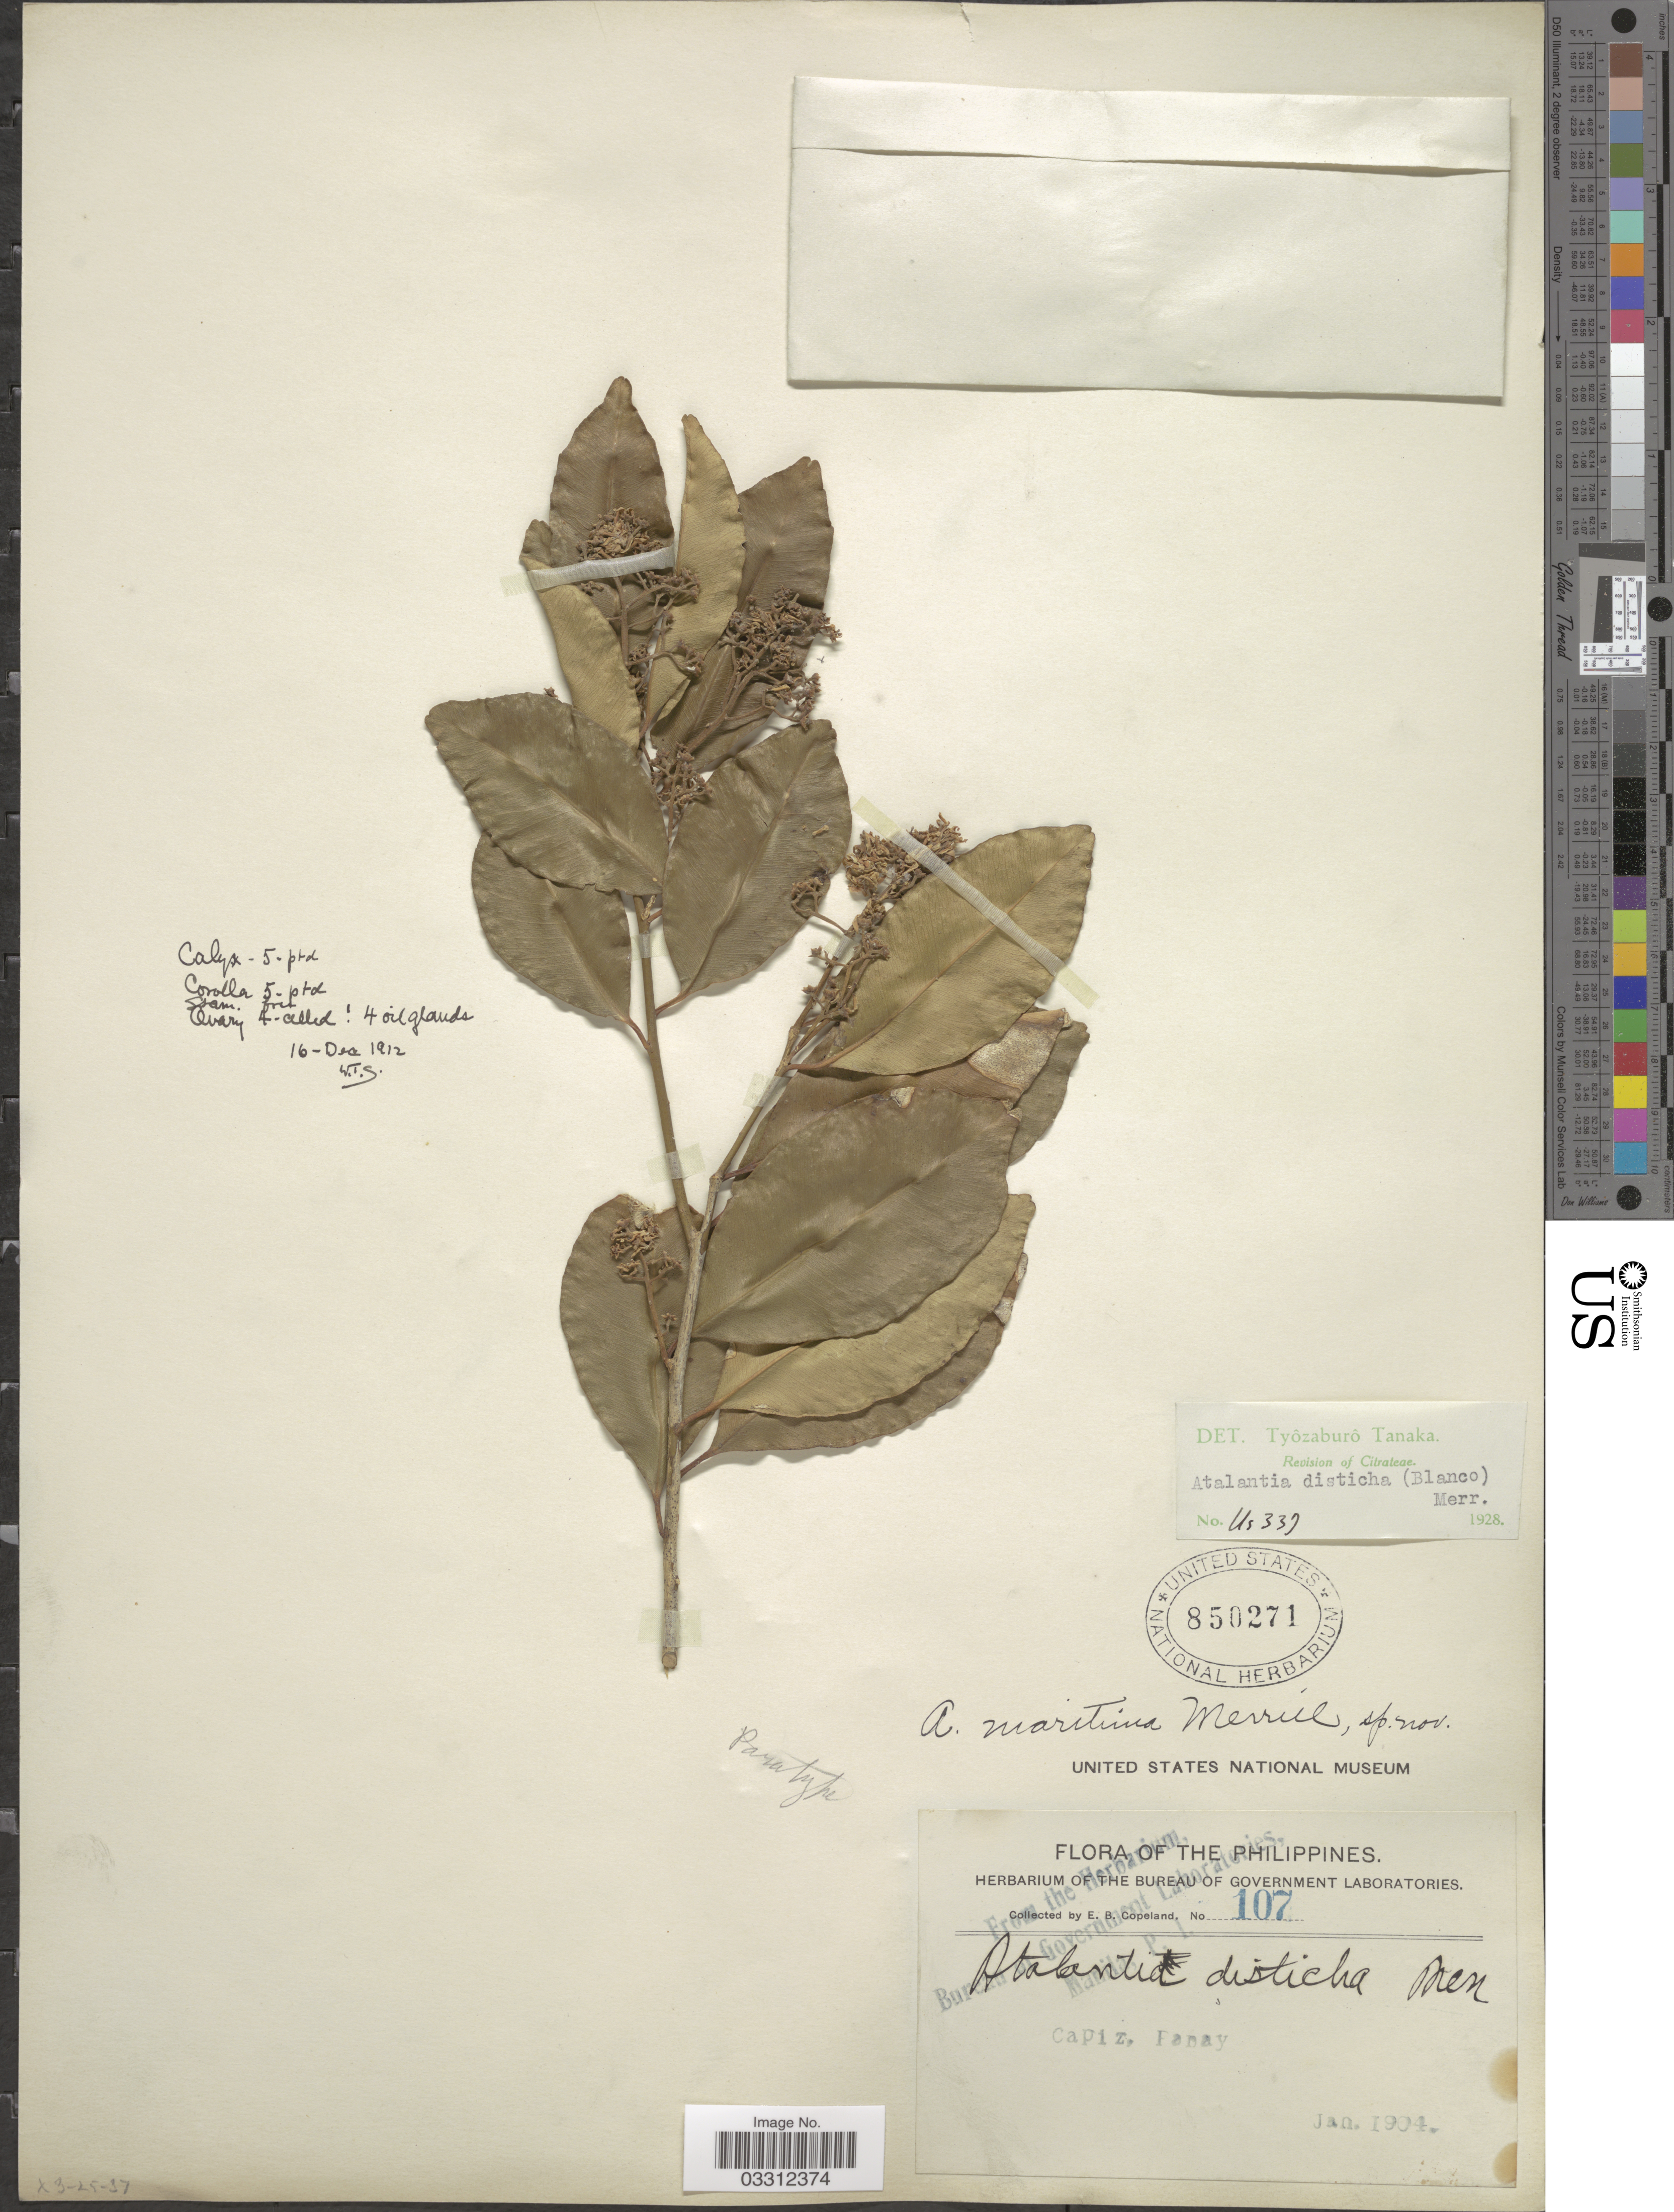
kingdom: Plantae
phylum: Tracheophyta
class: Magnoliopsida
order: Sapindales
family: Rutaceae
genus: Atalantia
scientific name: Atalantia racemosa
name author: Wight ex Hook.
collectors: E. B. Copeland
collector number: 107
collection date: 1904-01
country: Philippines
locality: Capiz, Panay.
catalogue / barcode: US 850271